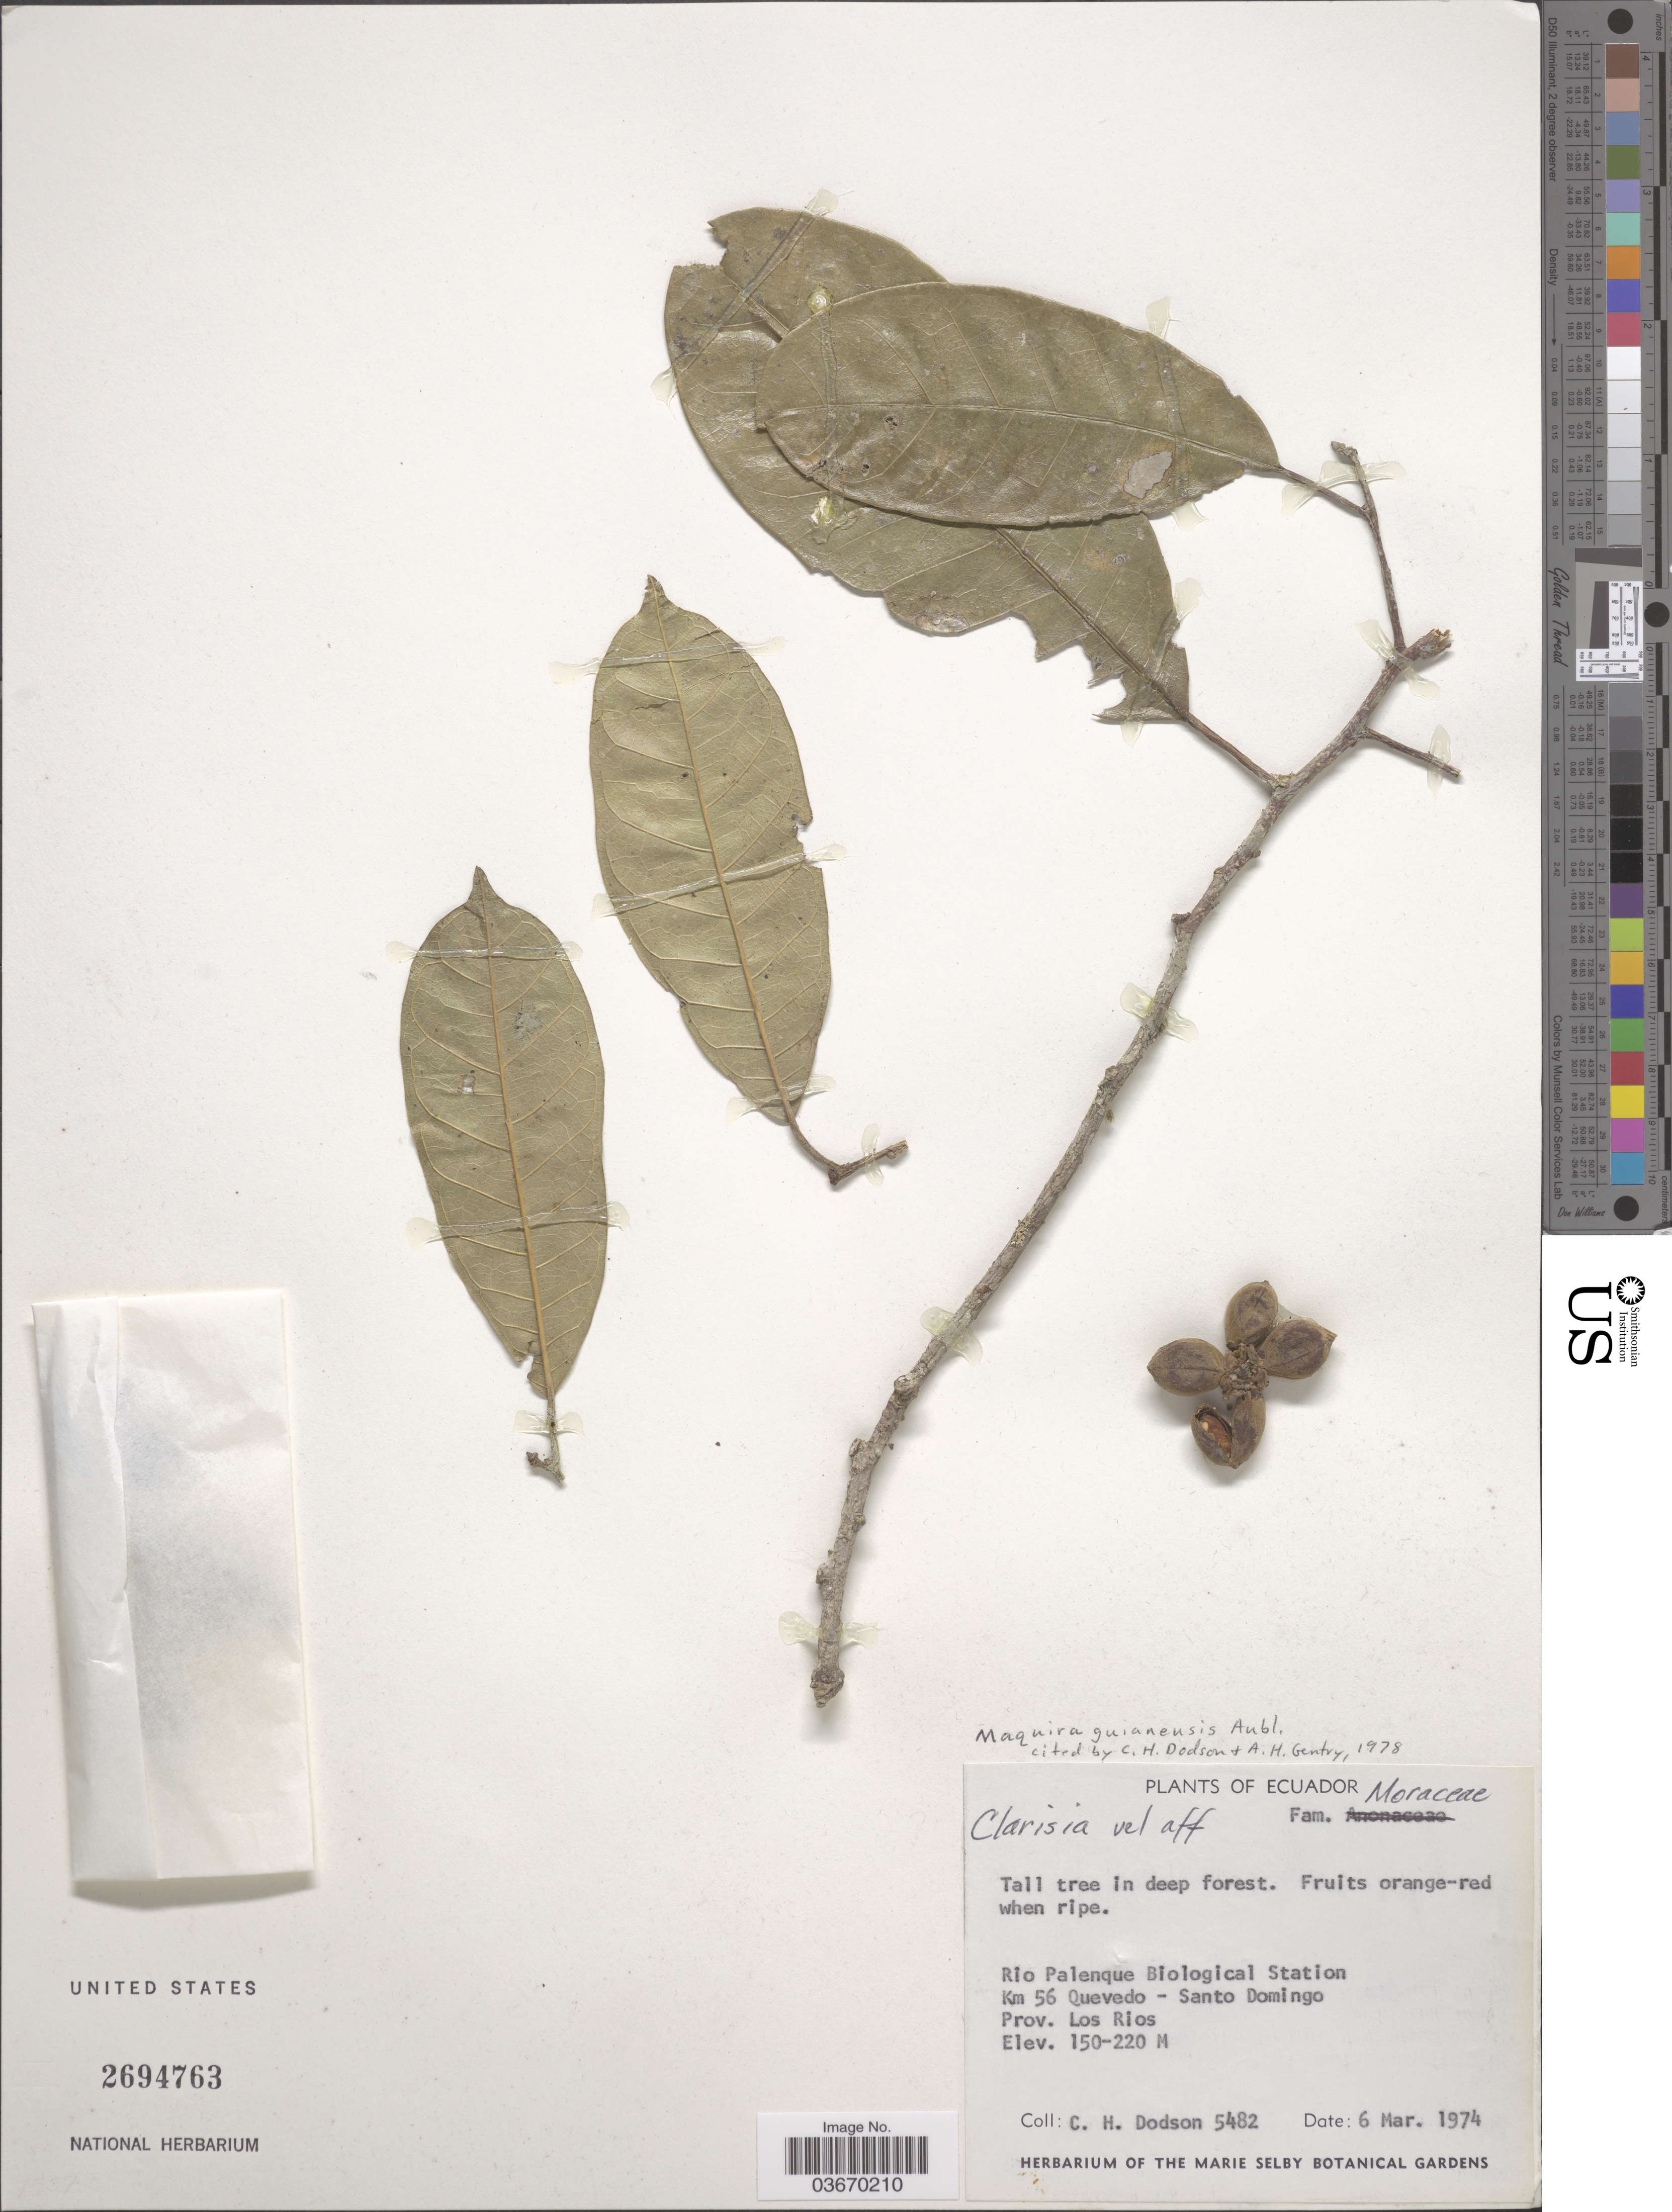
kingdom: Plantae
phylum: Tracheophyta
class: Magnoliopsida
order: Rosales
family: Moraceae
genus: Maquira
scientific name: Maquira guianensis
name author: Aubl.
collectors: C. H. Dodson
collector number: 5482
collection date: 1974-03-06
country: Ecuador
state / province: Los Ríos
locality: Rio Palenque Biological Station Km 56 Quevedo - Santo Domingo. Prov. Los Rios.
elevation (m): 150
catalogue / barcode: US 2694763